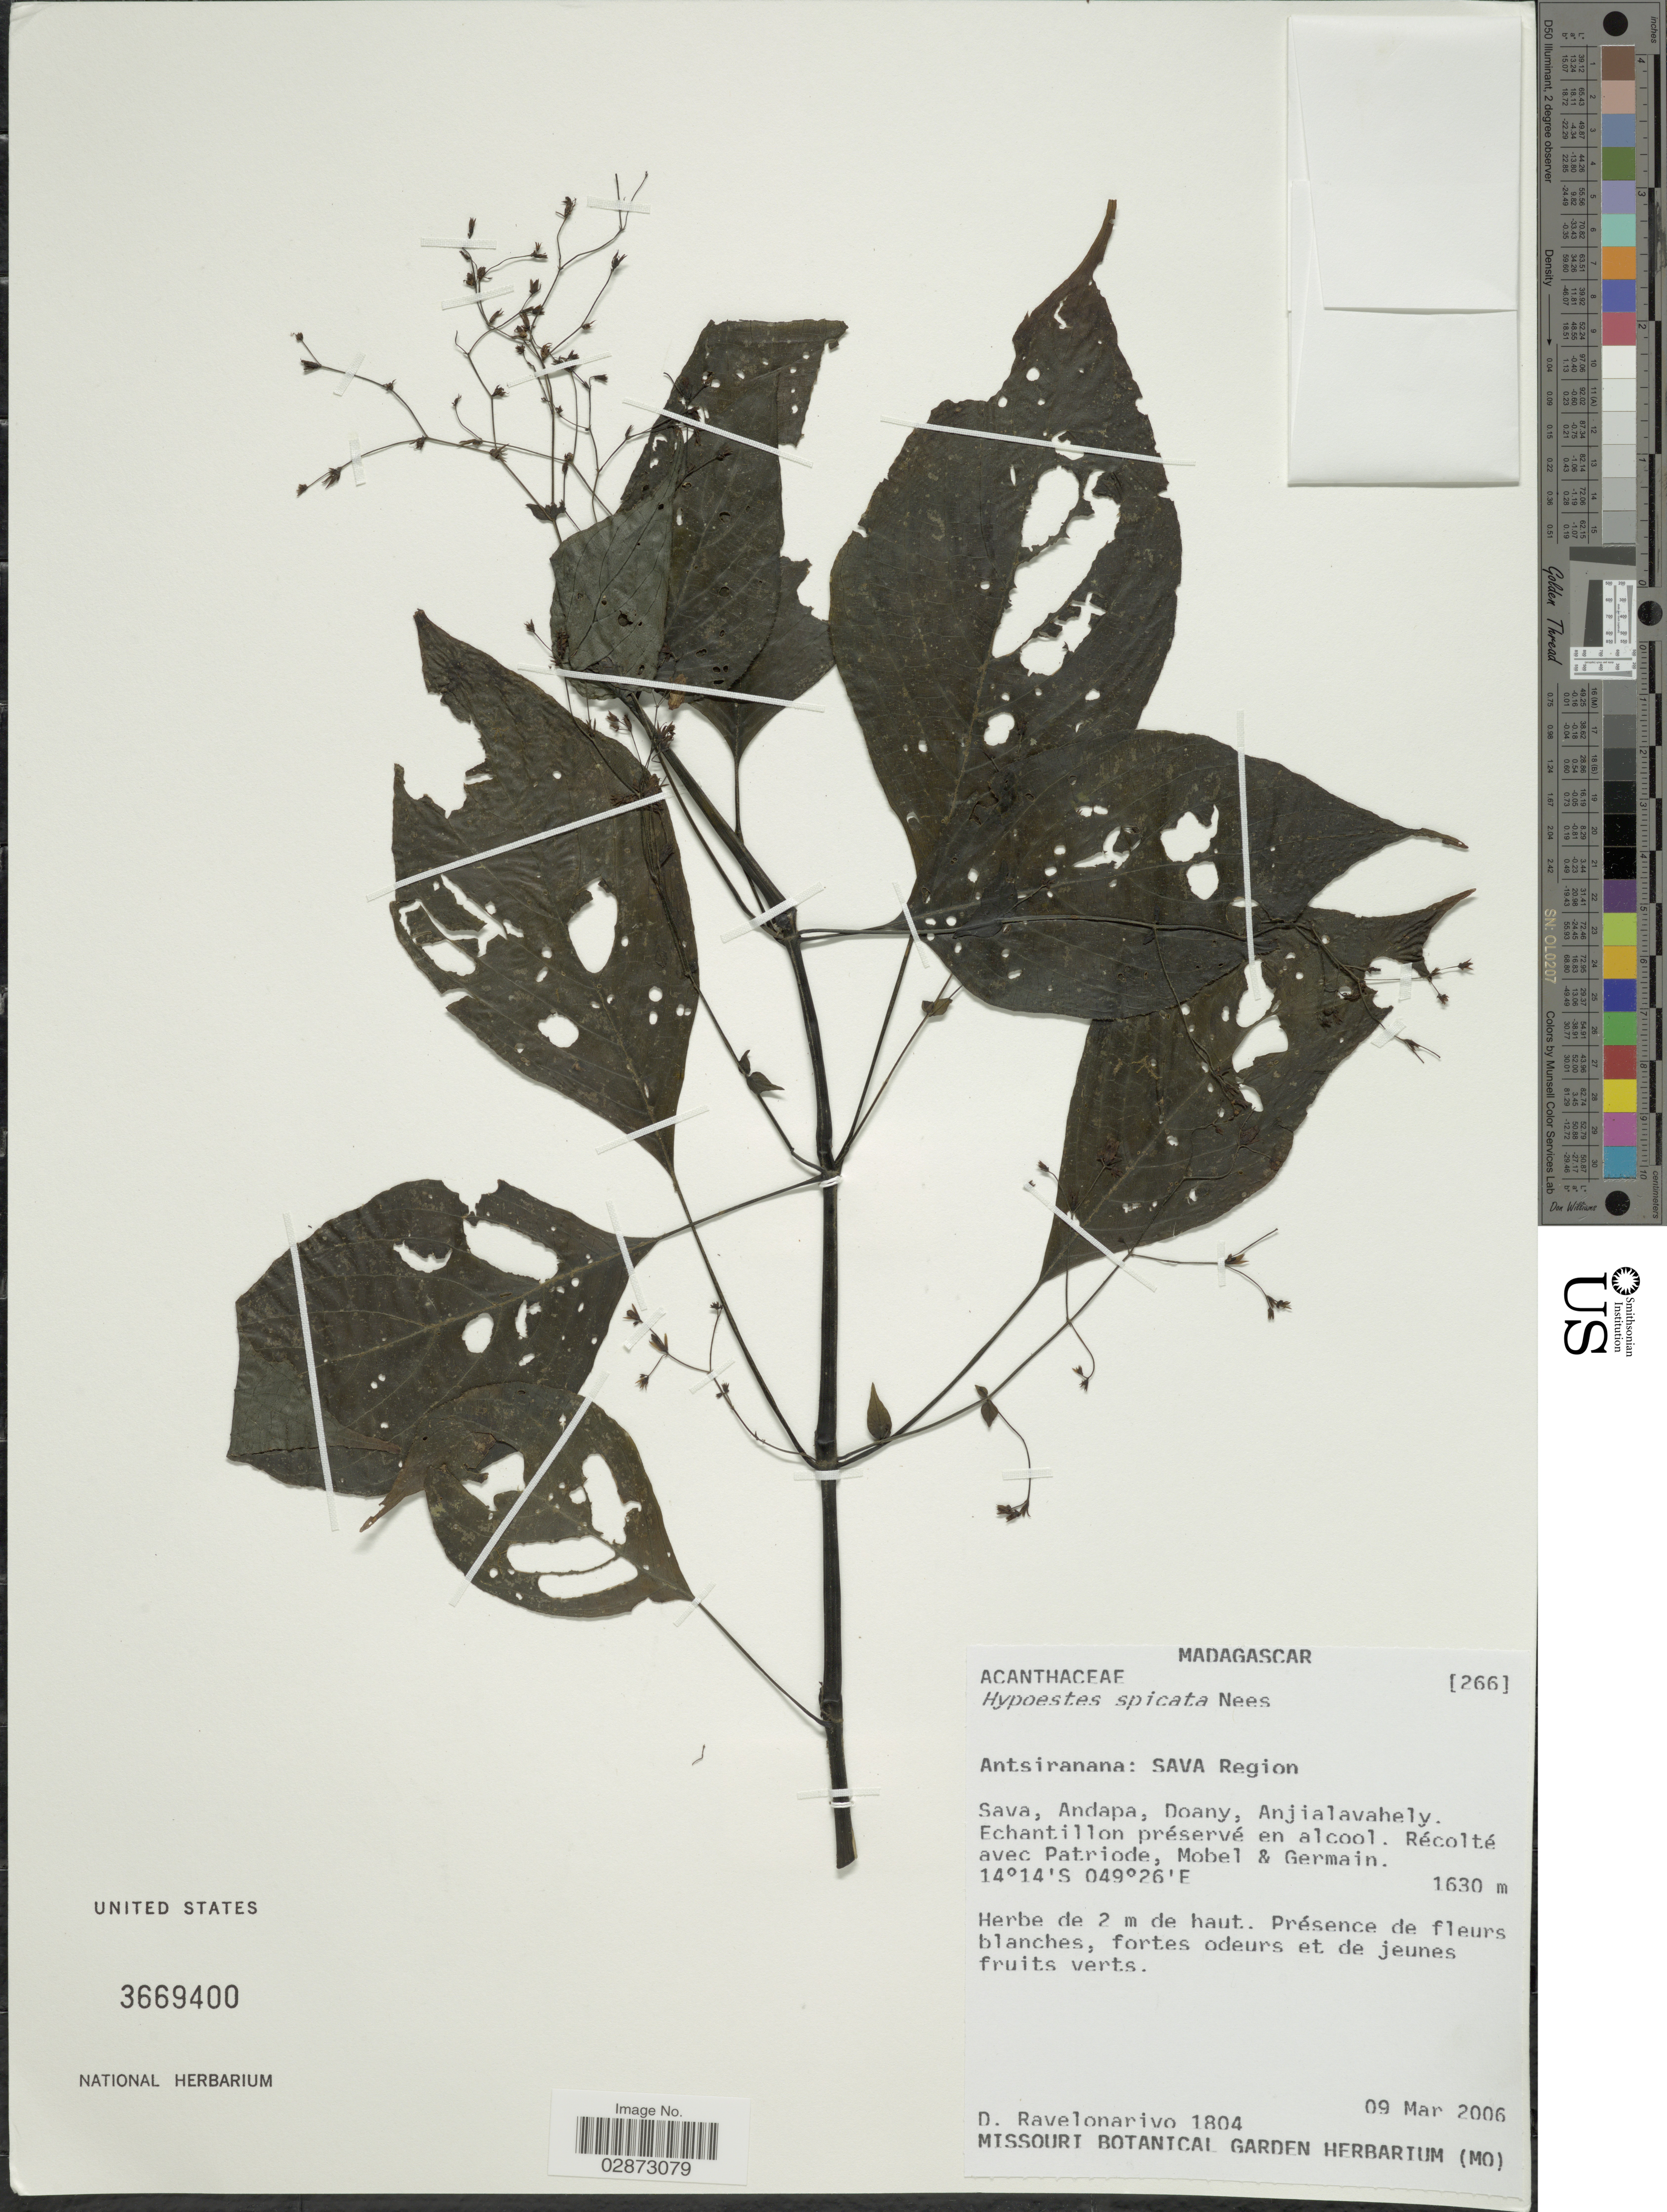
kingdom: Plantae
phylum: Tracheophyta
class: Magnoliopsida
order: Lamiales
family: Acanthaceae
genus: Hypoestes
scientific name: Hypoestes spicata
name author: Nees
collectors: D. Ravelonarivo, Patriode, Mobel & -. Germain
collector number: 1804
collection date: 2006-03-09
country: Madagascar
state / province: Sava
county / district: Andapa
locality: Sava Region. Sava, Andapa, Doany, Anjialavahely.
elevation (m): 1630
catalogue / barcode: US 3669400